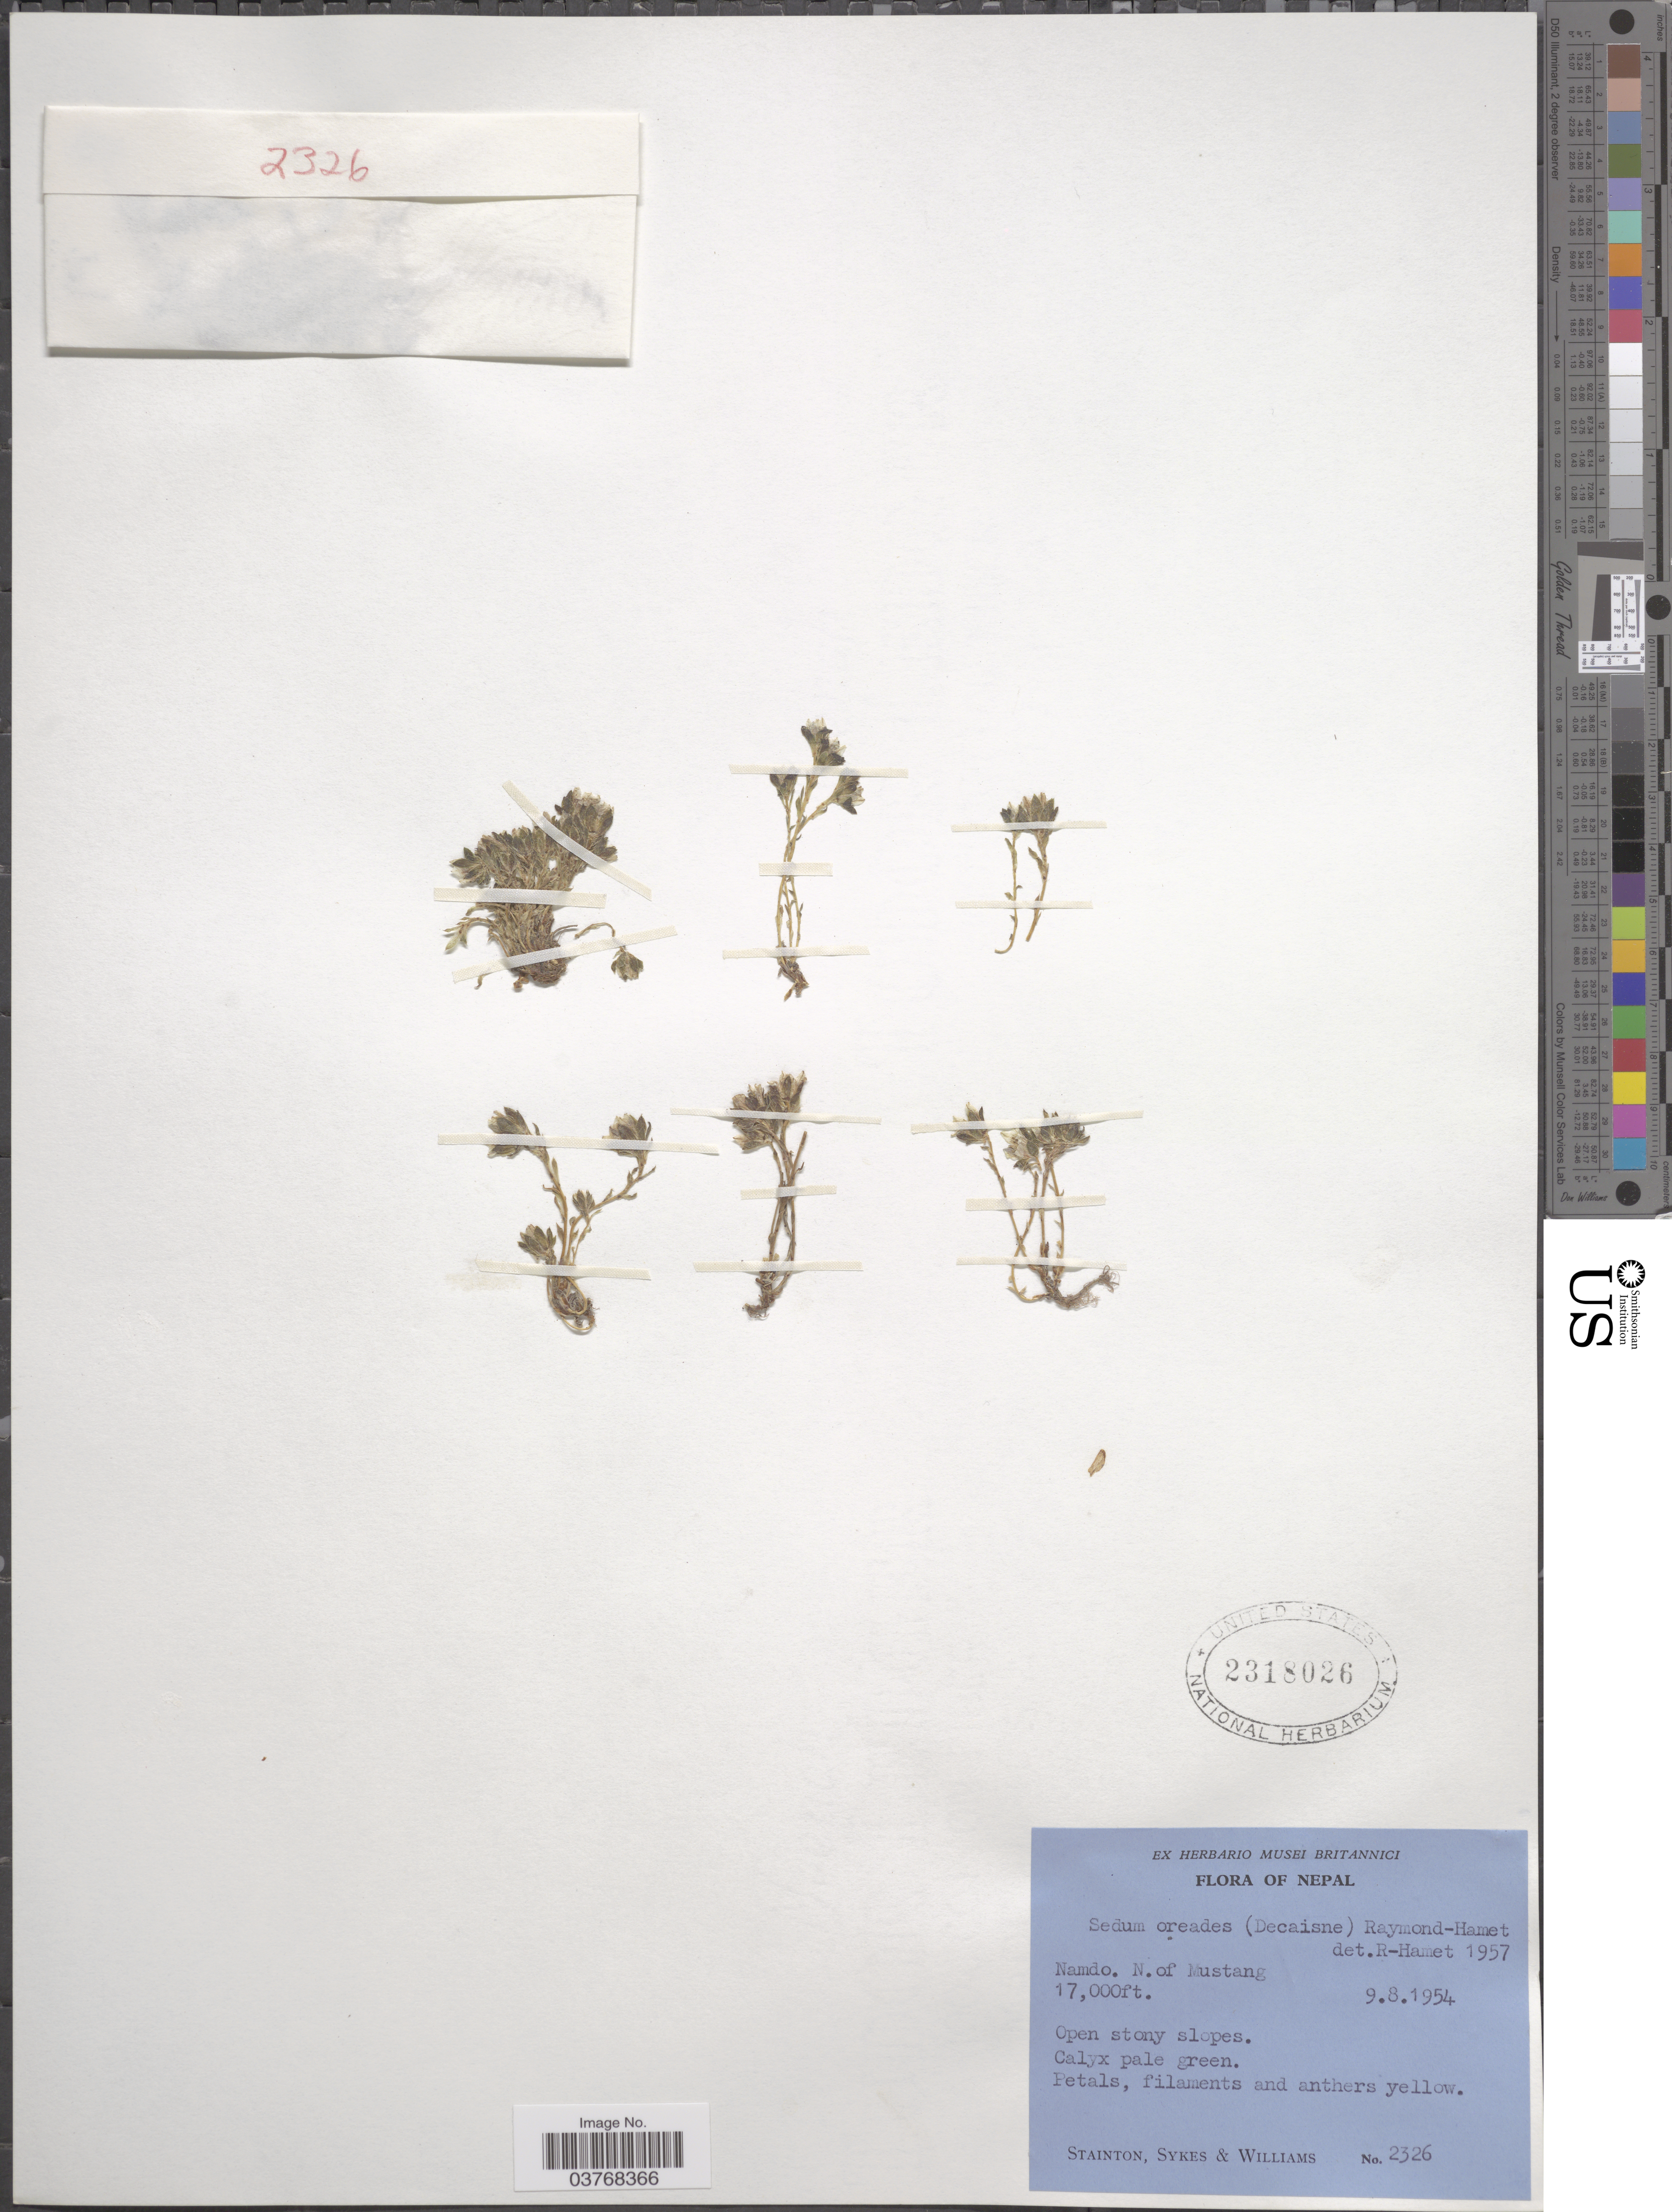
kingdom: Plantae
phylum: Tracheophyta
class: Magnoliopsida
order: Saxifragales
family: Crassulaceae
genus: Sedum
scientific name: Sedum oreades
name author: Raym.-Hamet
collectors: -. Stainton, Sykes, -- & -- Williams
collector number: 2326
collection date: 1954-08-09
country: Nepal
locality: Namdo. N. of Mustang.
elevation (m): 5182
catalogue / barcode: US 2318026